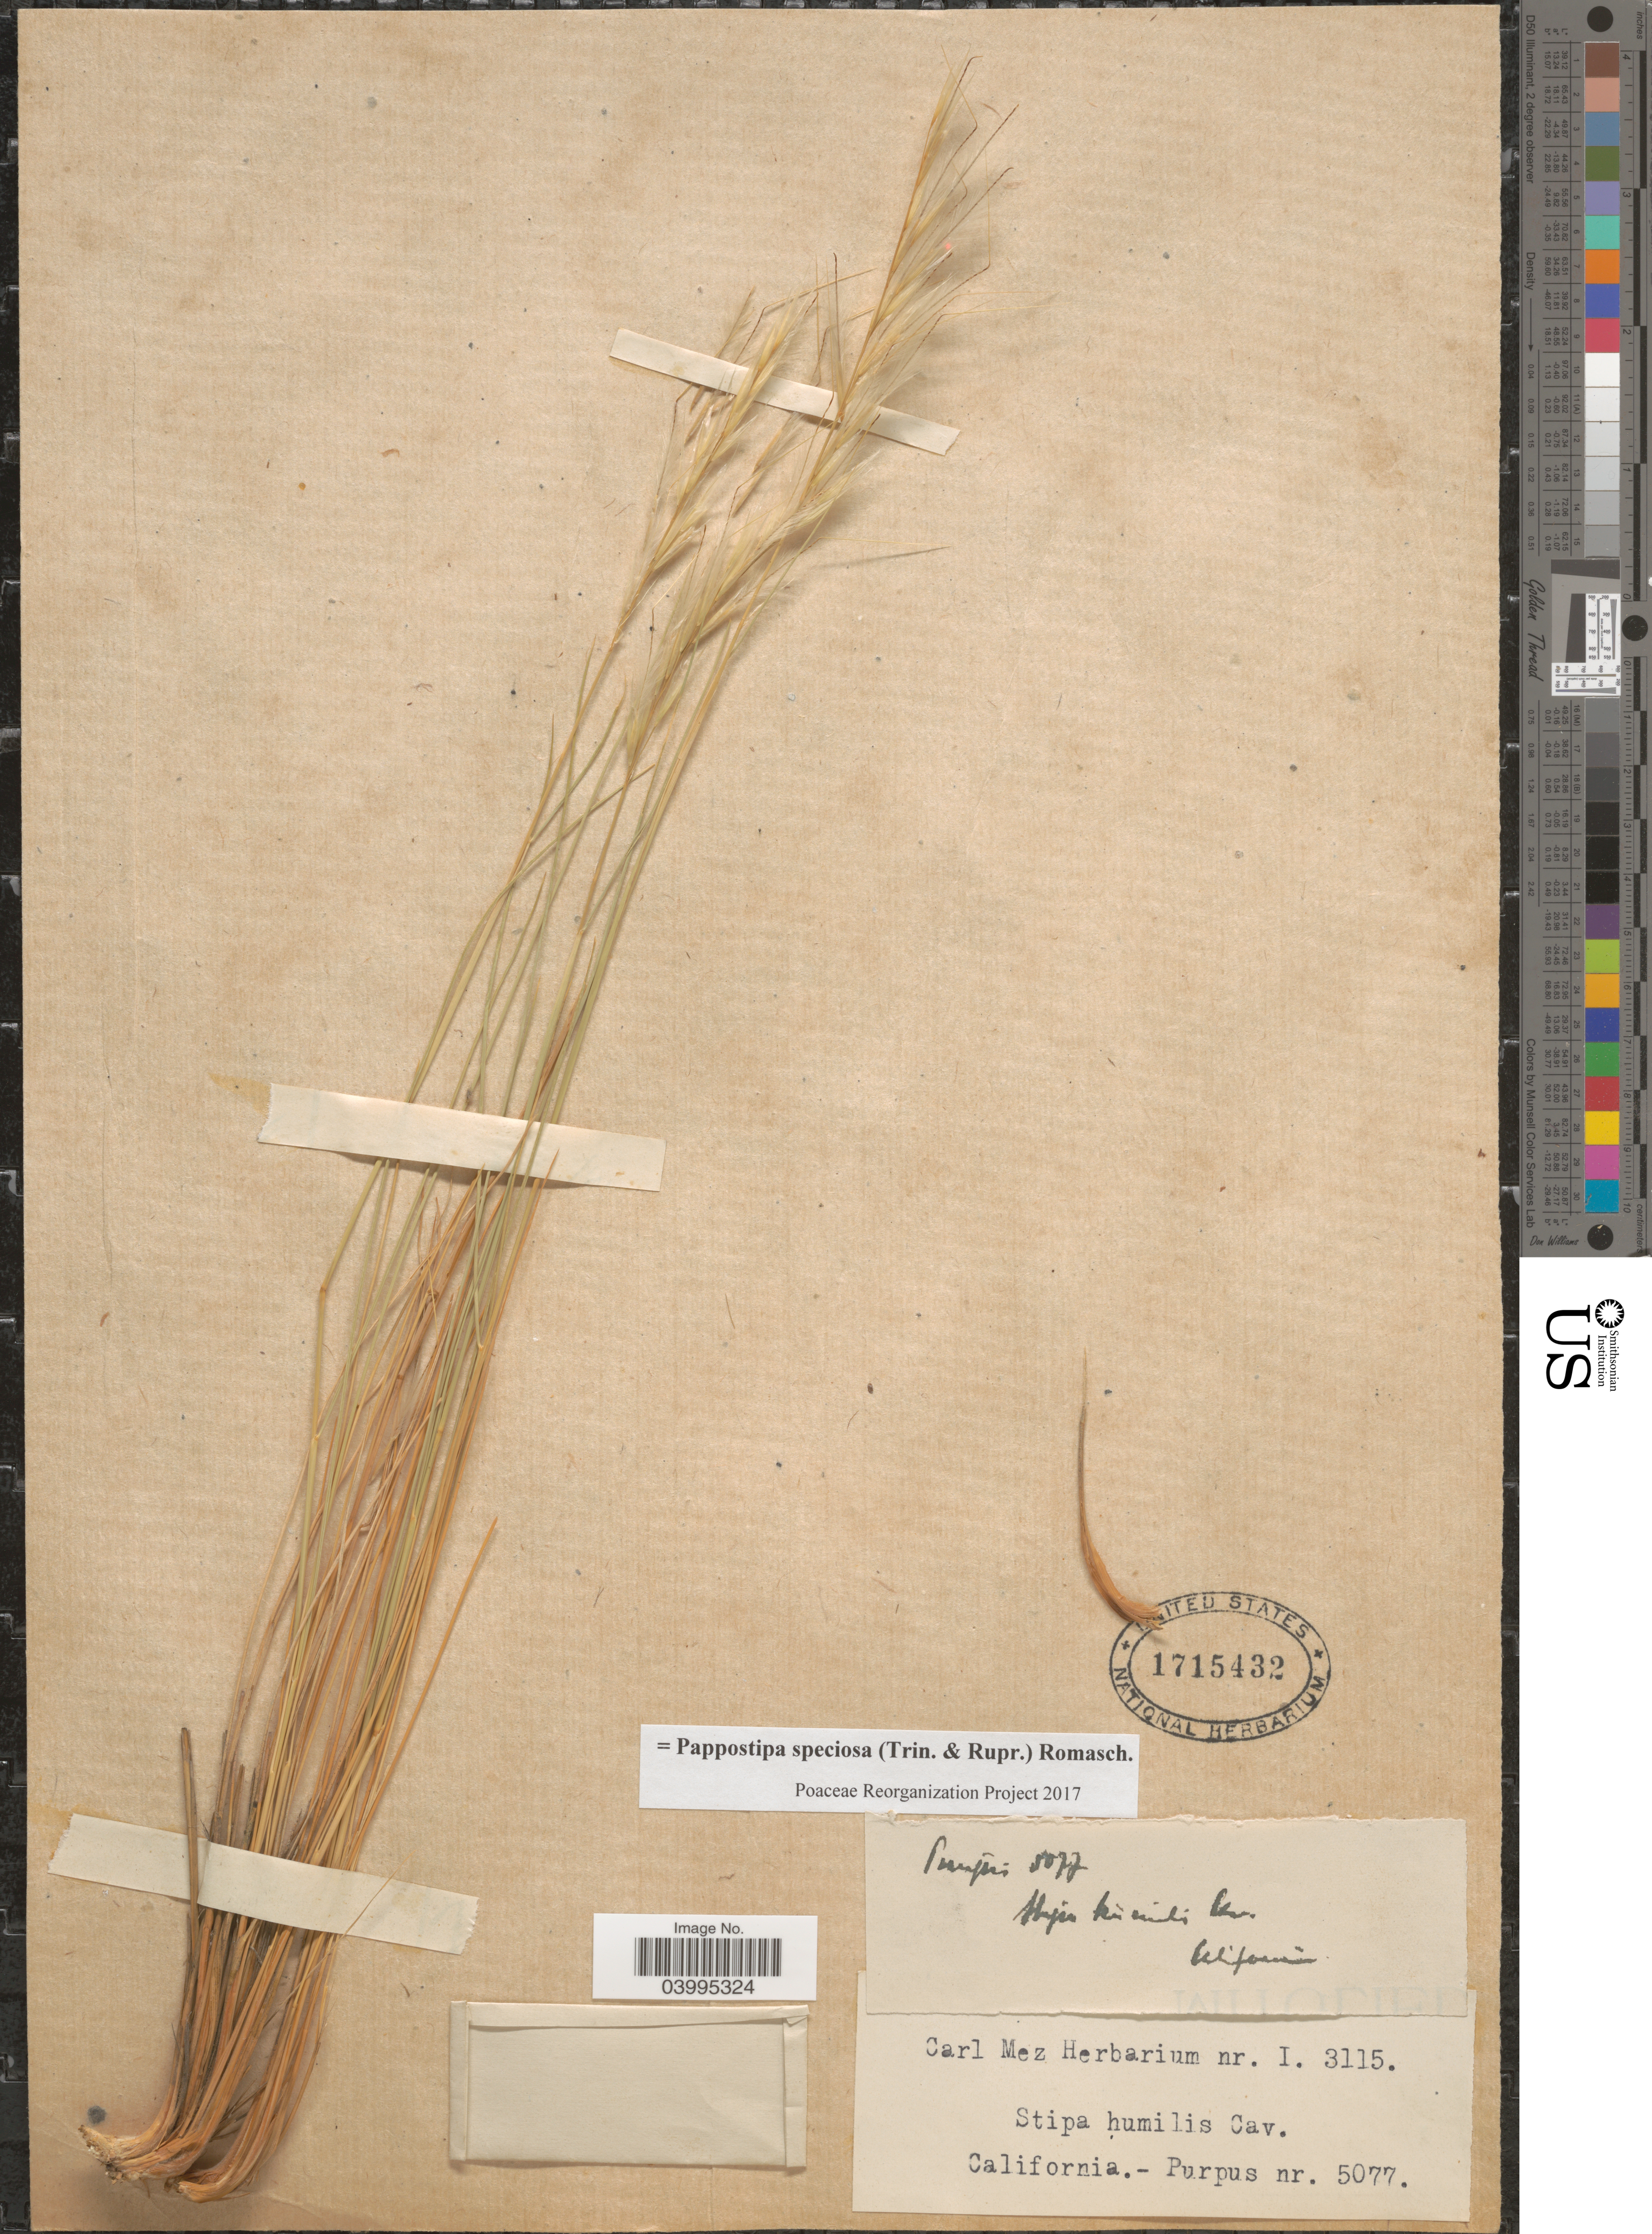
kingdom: Plantae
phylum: Tracheophyta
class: Liliopsida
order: Poales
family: Poaceae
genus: Pappostipa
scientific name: Pappostipa speciosa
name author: (Trin. & Rupr.) Romasch.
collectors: -- Purpus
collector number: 5077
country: United States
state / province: California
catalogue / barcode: US 1715432